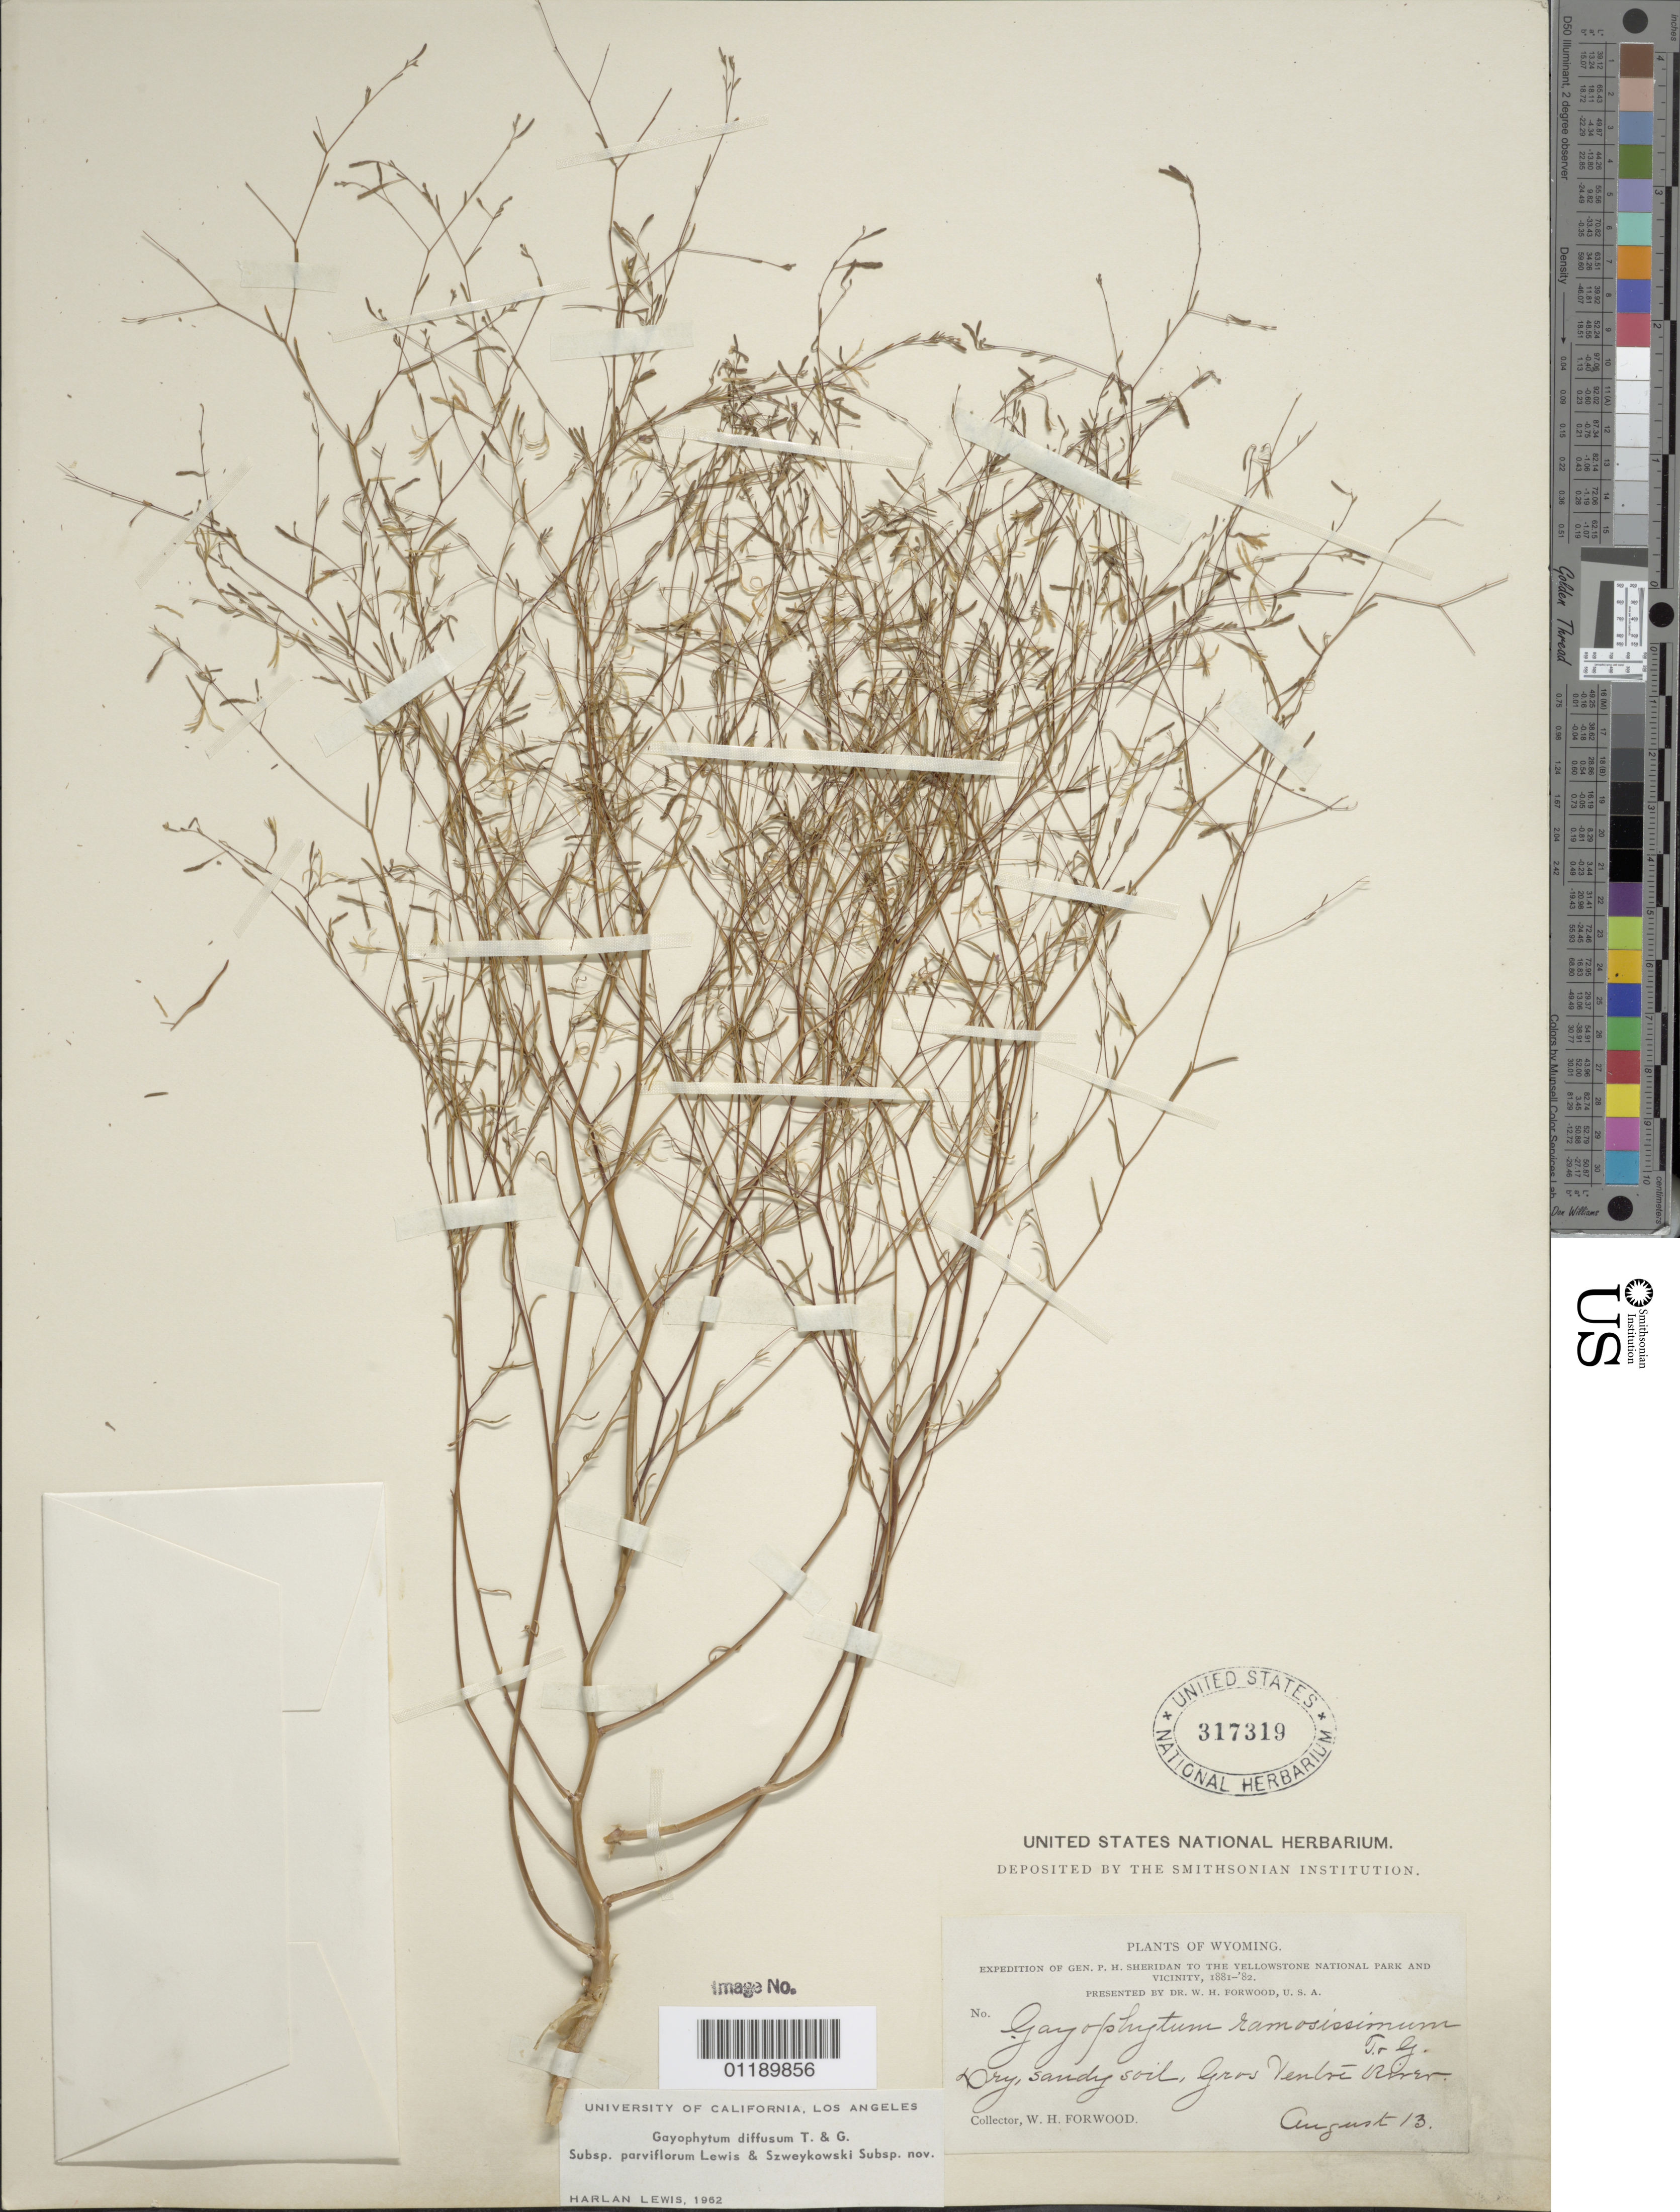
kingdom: Plantae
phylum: Tracheophyta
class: Magnoliopsida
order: Myrtales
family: Onagraceae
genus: Gayophytum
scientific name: Gayophytum diffusum subsp. parviflorum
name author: F. H. Lewis & Szweyk.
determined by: Lewis, H.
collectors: W. Forwood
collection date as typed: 13 Aug 1881 or 13 Aug 1882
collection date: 1881-08-13 or 1882-08-13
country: United States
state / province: Wyoming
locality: Dry, sandy soil, Gros Ventre River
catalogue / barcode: US 317319